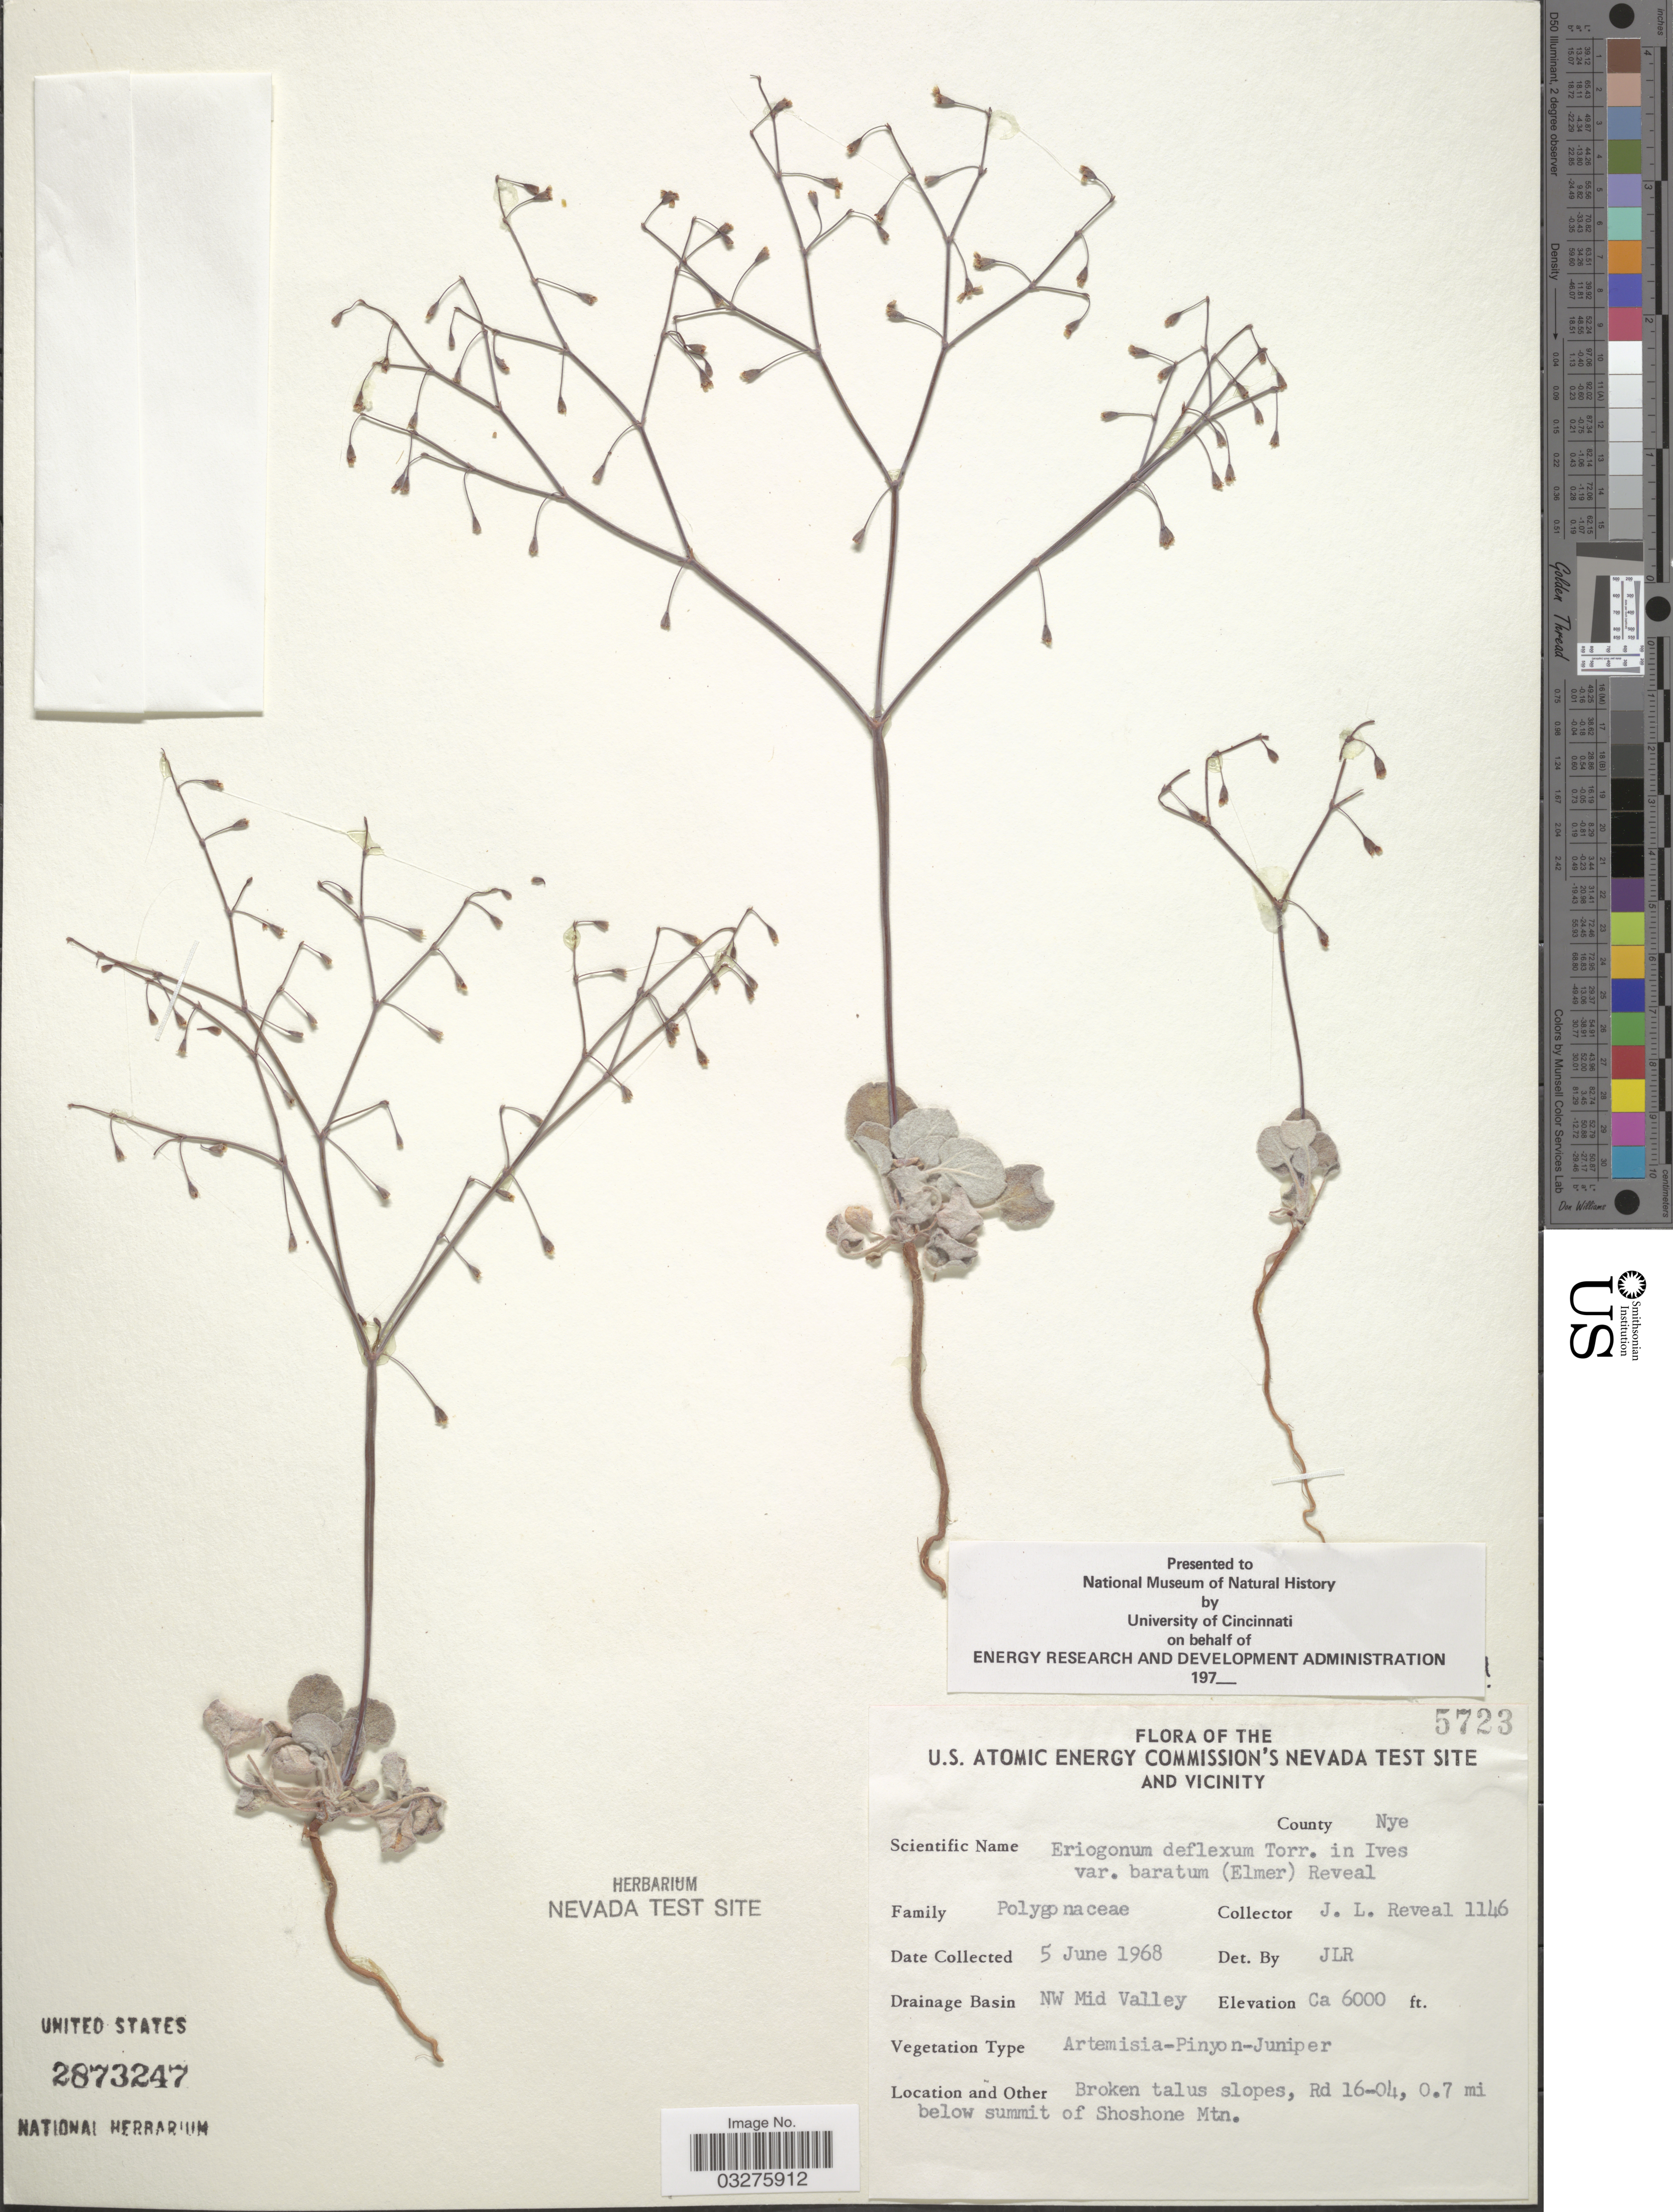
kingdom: Plantae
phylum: Tracheophyta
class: Magnoliopsida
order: Caryophyllales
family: Polygonaceae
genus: Eriogonum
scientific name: Eriogonum deflexum var. baratum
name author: (Elmer) Reveal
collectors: J. L. Reveal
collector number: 1146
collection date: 1968-06-05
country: United States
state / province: Nevada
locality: The U.S. Atomic Energy Commission's Nevada Test Site and vicinity. County Nye. Drainage Basin NW Mid Valley. Rd 16-04, 0.7 mi below summit of Shoshone Mtn.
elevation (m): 1829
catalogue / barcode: US 2873247